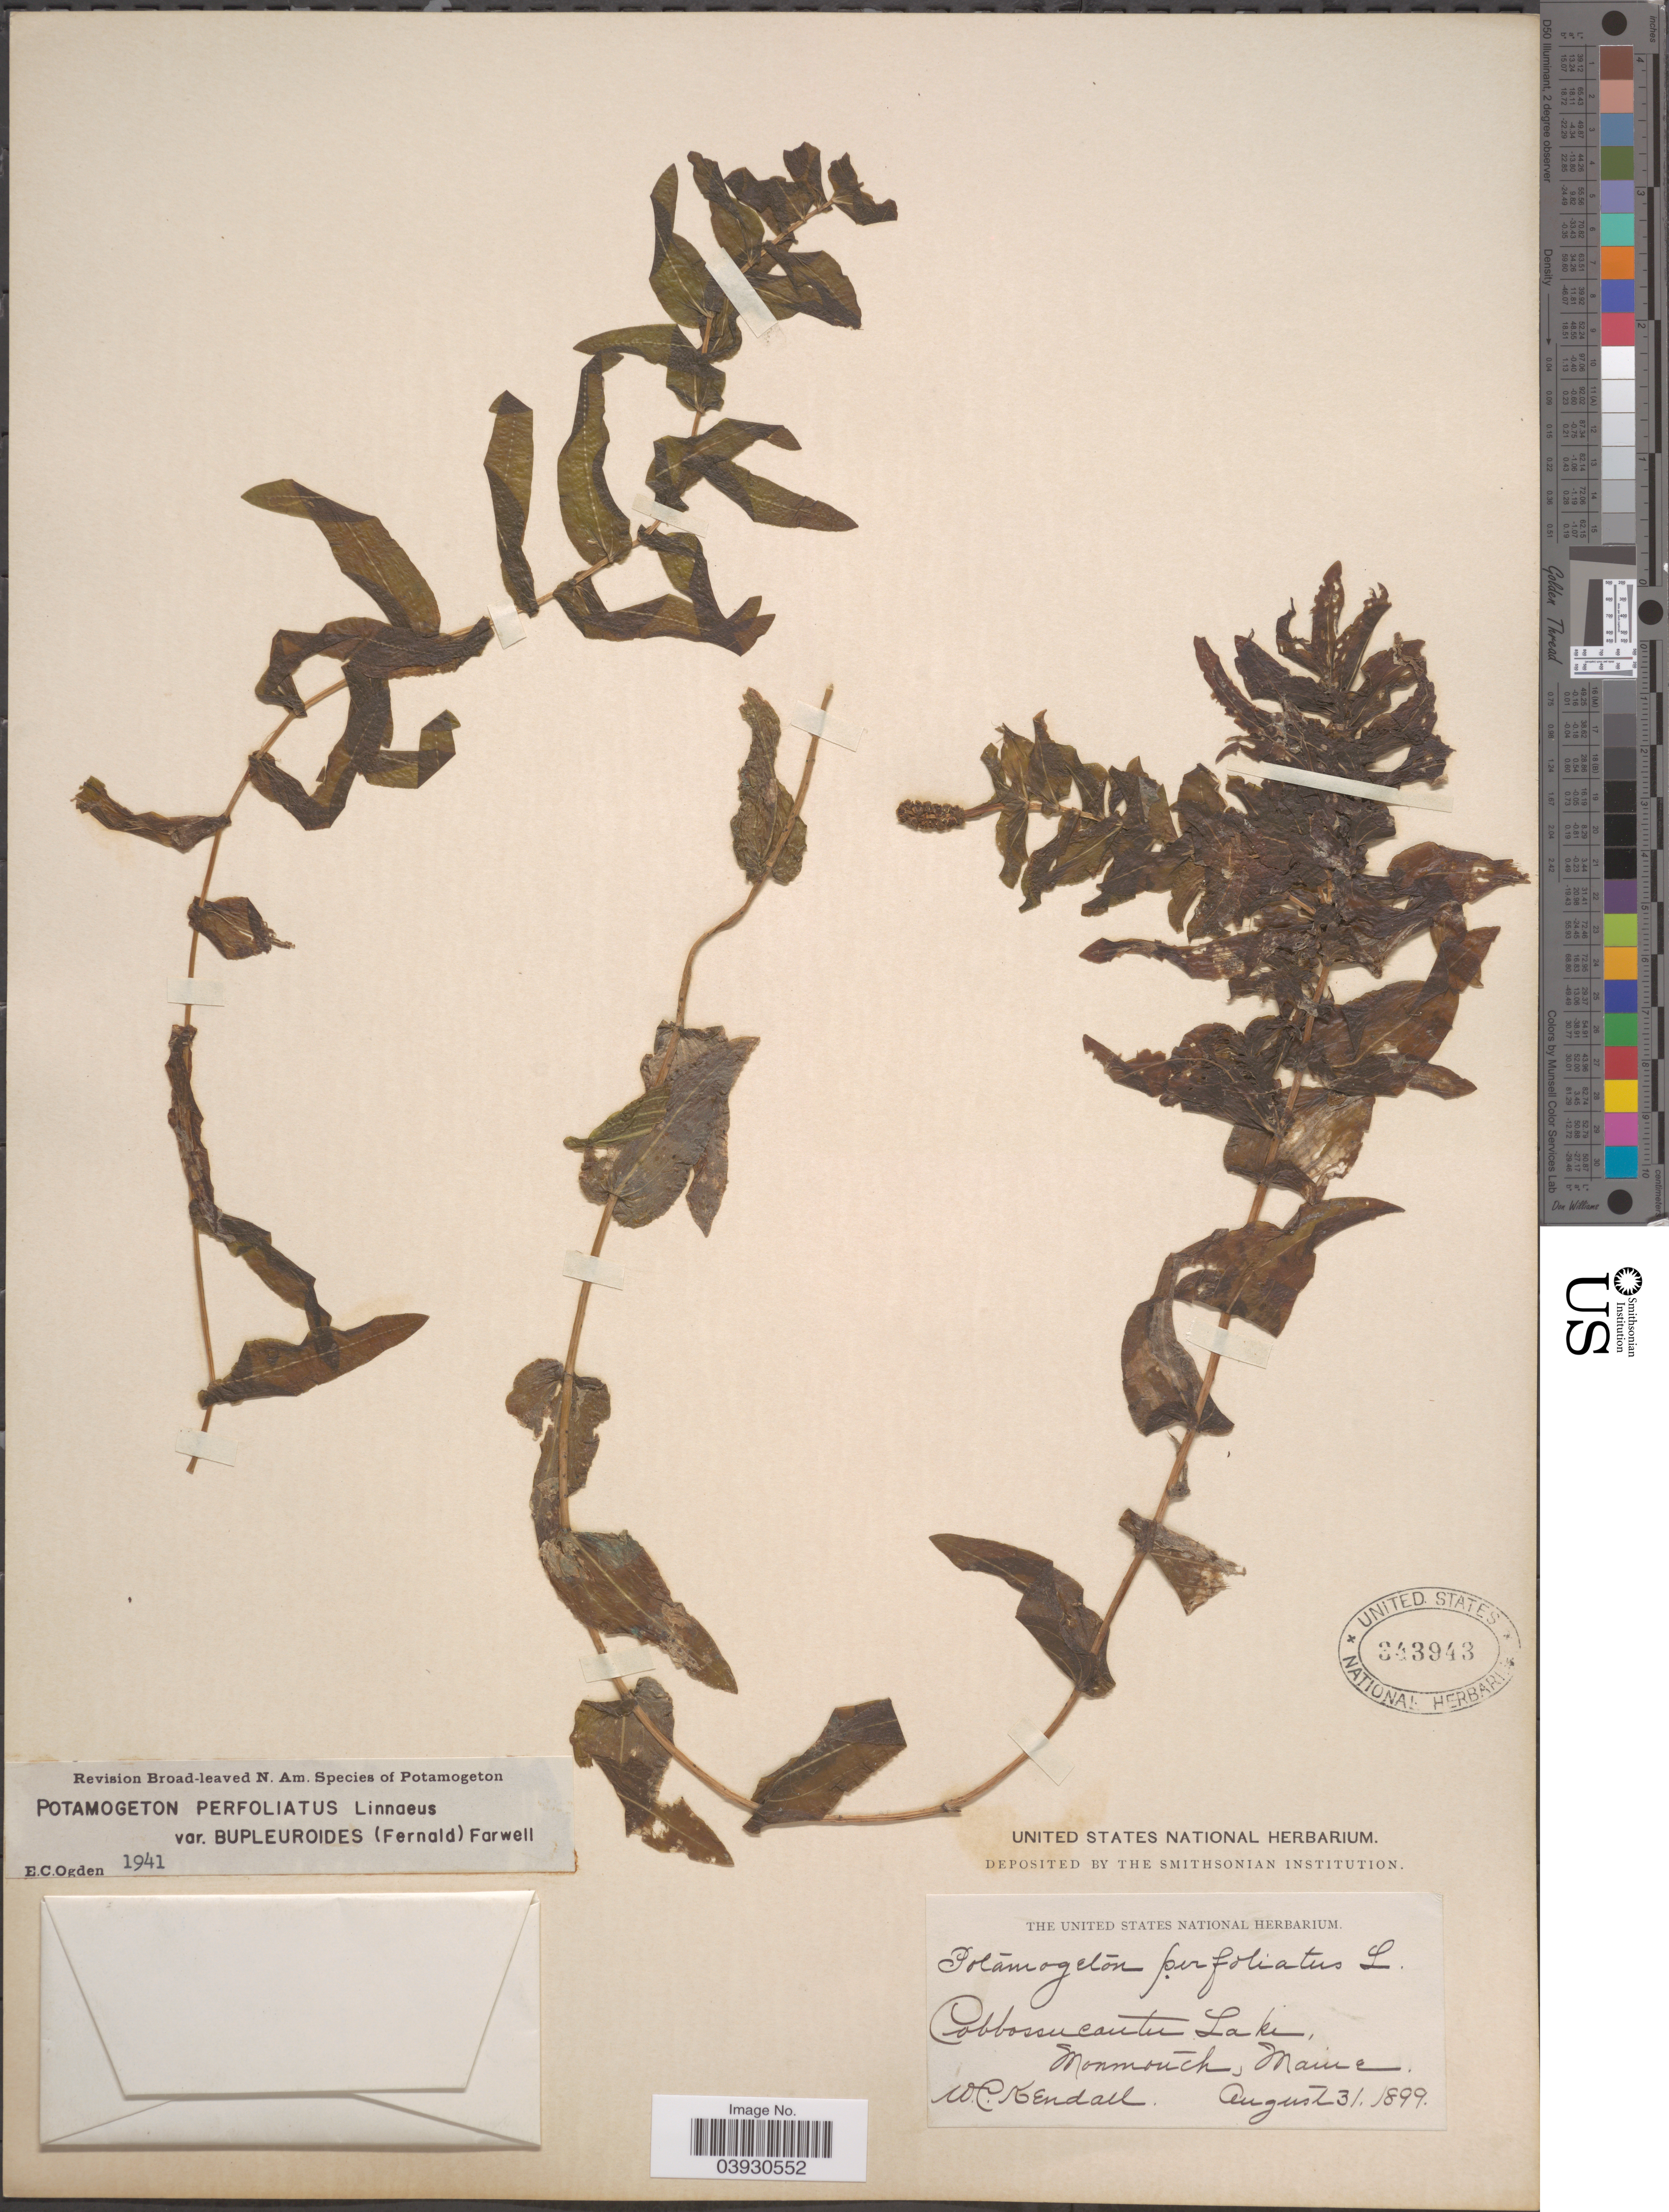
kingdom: Plantae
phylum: Tracheophyta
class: Liliopsida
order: Alismatales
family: Potamogetonaceae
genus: Potamogeton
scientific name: Potamogeton perfoliatus var. bupleuroides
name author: (Fernald) Farw.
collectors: W. Kendall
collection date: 1899-08-31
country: United States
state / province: Maine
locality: Cobbosseecontee Lake, Monmouth.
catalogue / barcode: US 343943